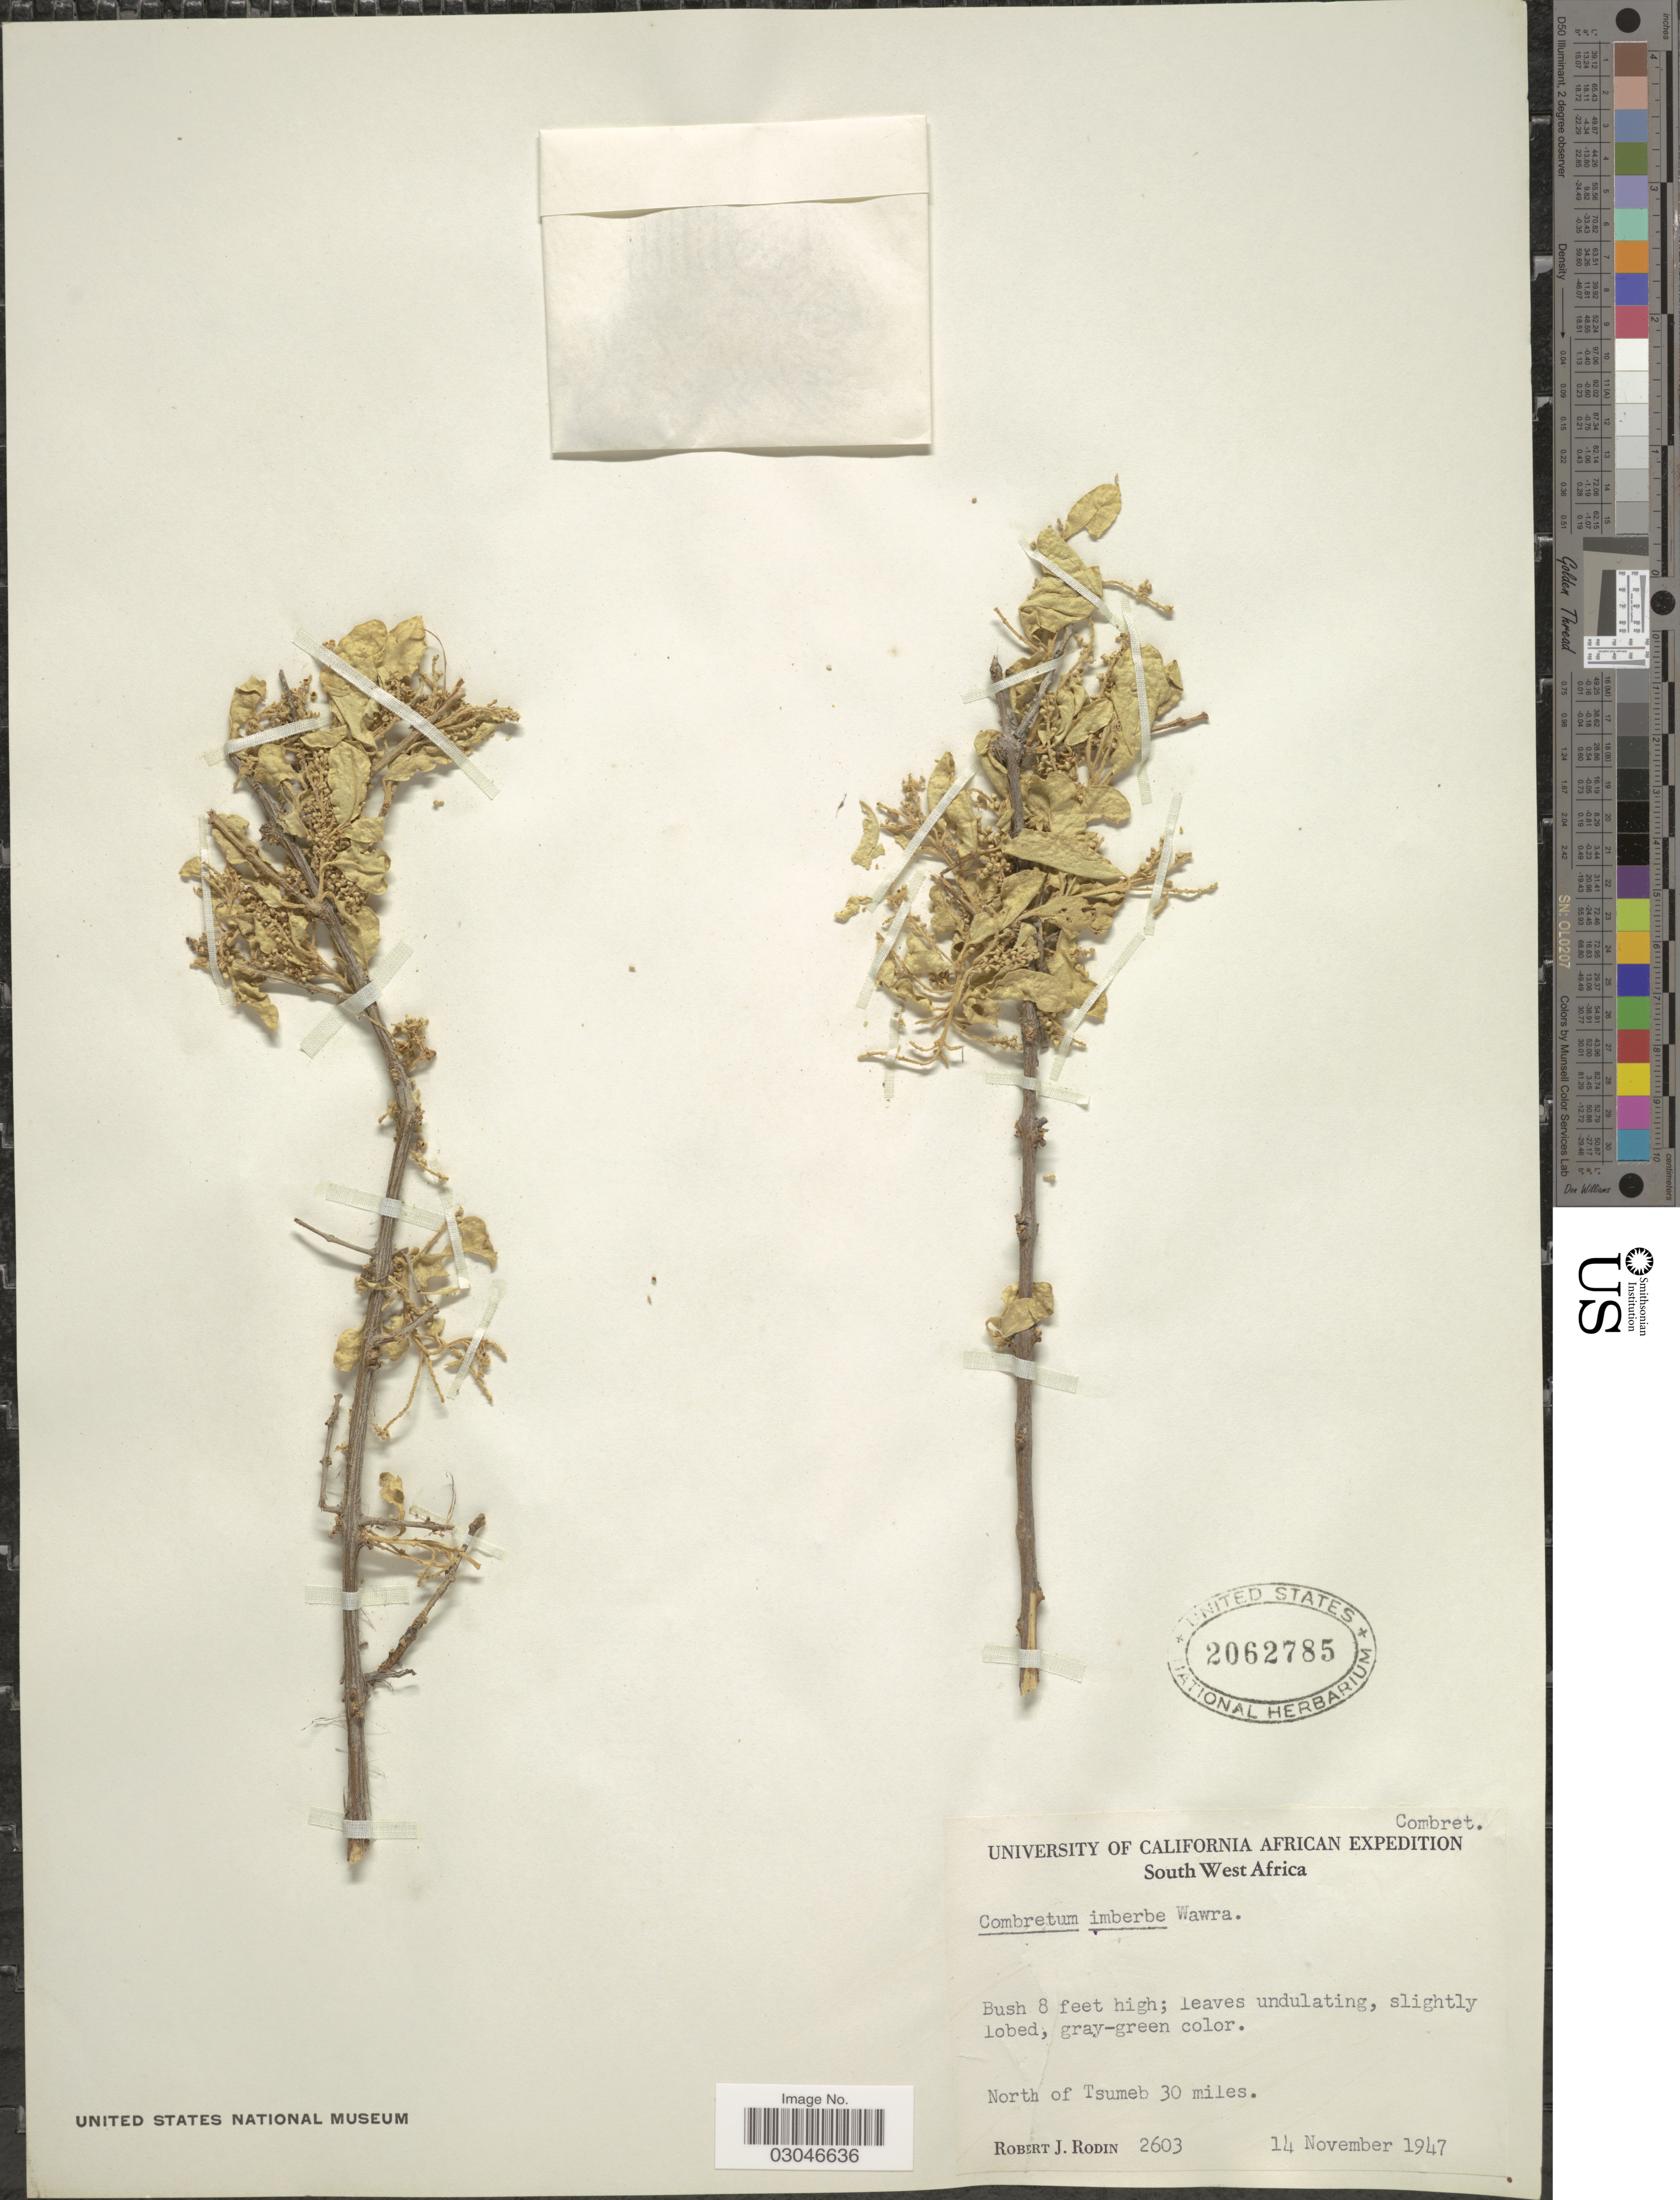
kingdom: Plantae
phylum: Tracheophyta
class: Magnoliopsida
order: Myrtales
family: Combretaceae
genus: Combretum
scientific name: Combretum imberbe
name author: Wawra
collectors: R. J. Rodin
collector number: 2603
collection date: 1947-11-14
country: Namibia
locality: South West Africa. North of Tsumeb 30 miles.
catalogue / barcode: US 2062785